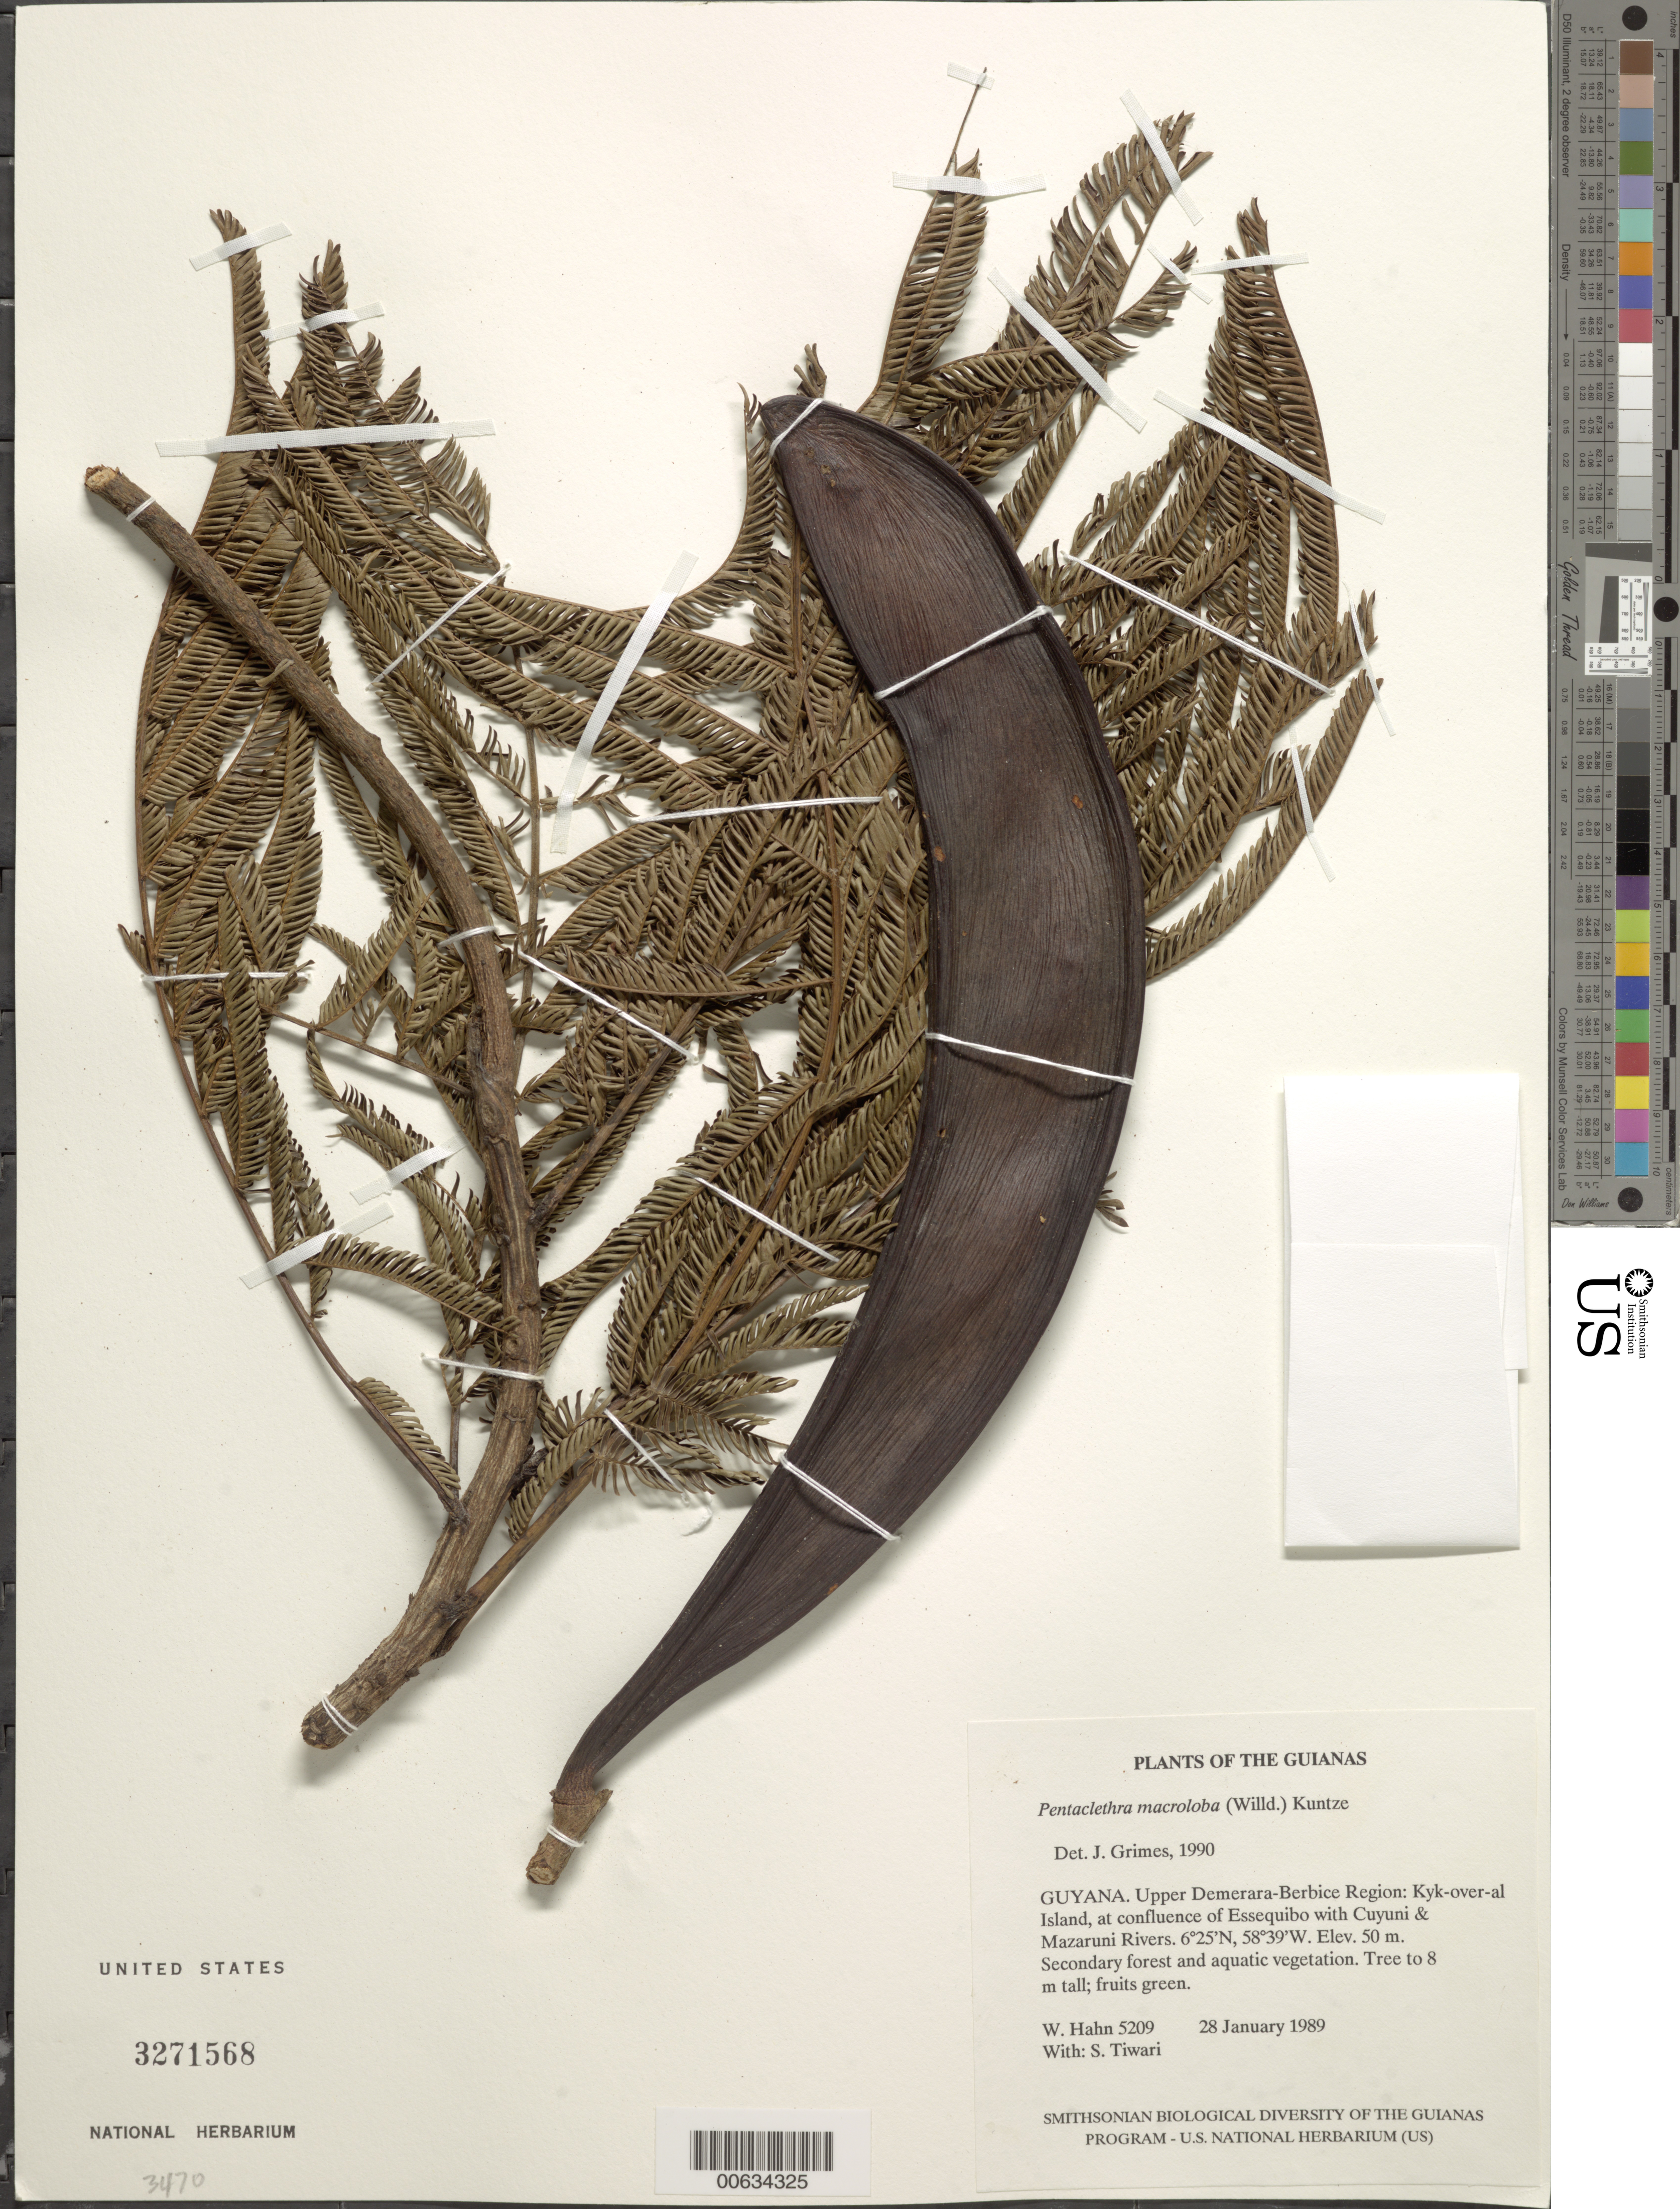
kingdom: Plantae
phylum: Tracheophyta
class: Magnoliopsida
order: Fabales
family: Fabaceae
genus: Pentaclethra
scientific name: Pentaclethra macroloba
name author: (Willd.) Kuntze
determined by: Grimes, J.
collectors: W. Hahn & S. Tiwari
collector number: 5209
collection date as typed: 28 January 1989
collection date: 1989-01-28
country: Guyana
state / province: U. Demerara-Berbice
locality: Kyk-over-al Island, at confluence of Essequibo with Cuyuni & Mazaruni Rivers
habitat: Secondary forest and aquatic vegetation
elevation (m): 50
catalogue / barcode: US 3271568